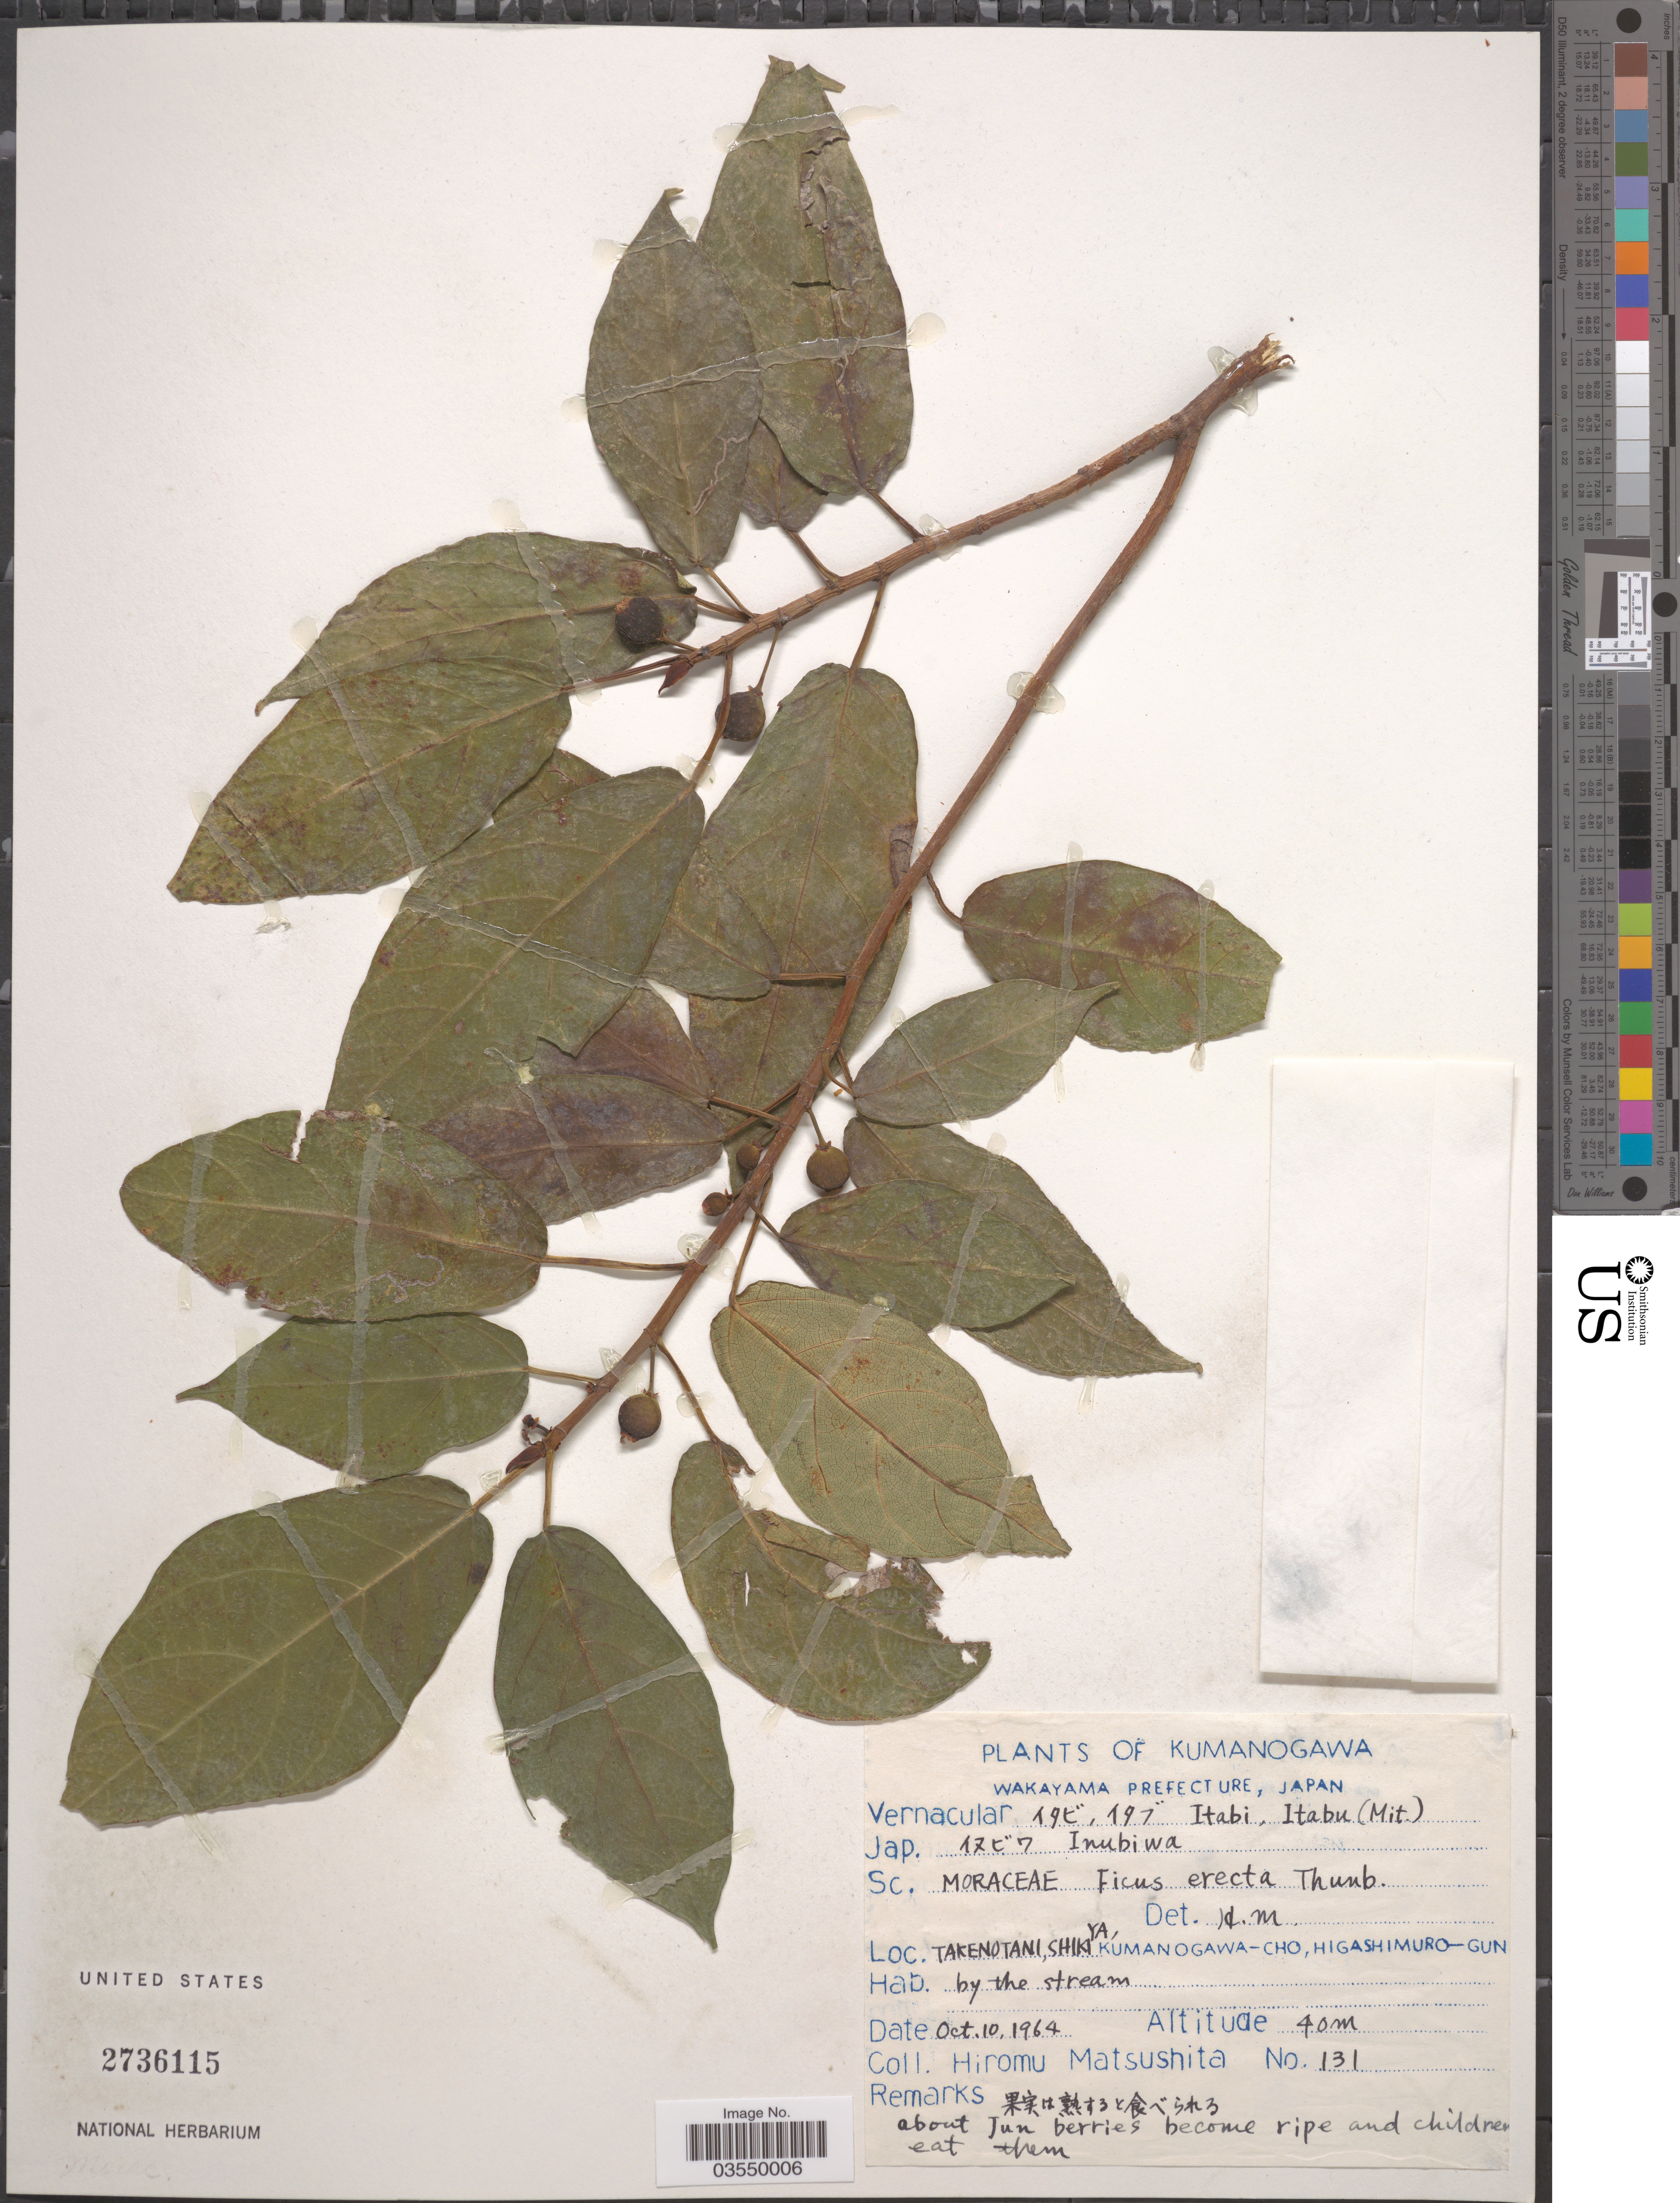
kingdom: Plantae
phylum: Tracheophyta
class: Magnoliopsida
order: Rosales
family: Moraceae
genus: Ficus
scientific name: Ficus erecta var. erecta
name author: Thunb.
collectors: H. Matsushita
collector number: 131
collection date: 1964-10-10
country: Japan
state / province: Wakayama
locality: Kumanogawa. Wakayama Prefecture. Takenotani, Shikiya, Kumanogawa-Cho, Higashimuro-gun.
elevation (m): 40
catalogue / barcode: US 2736115